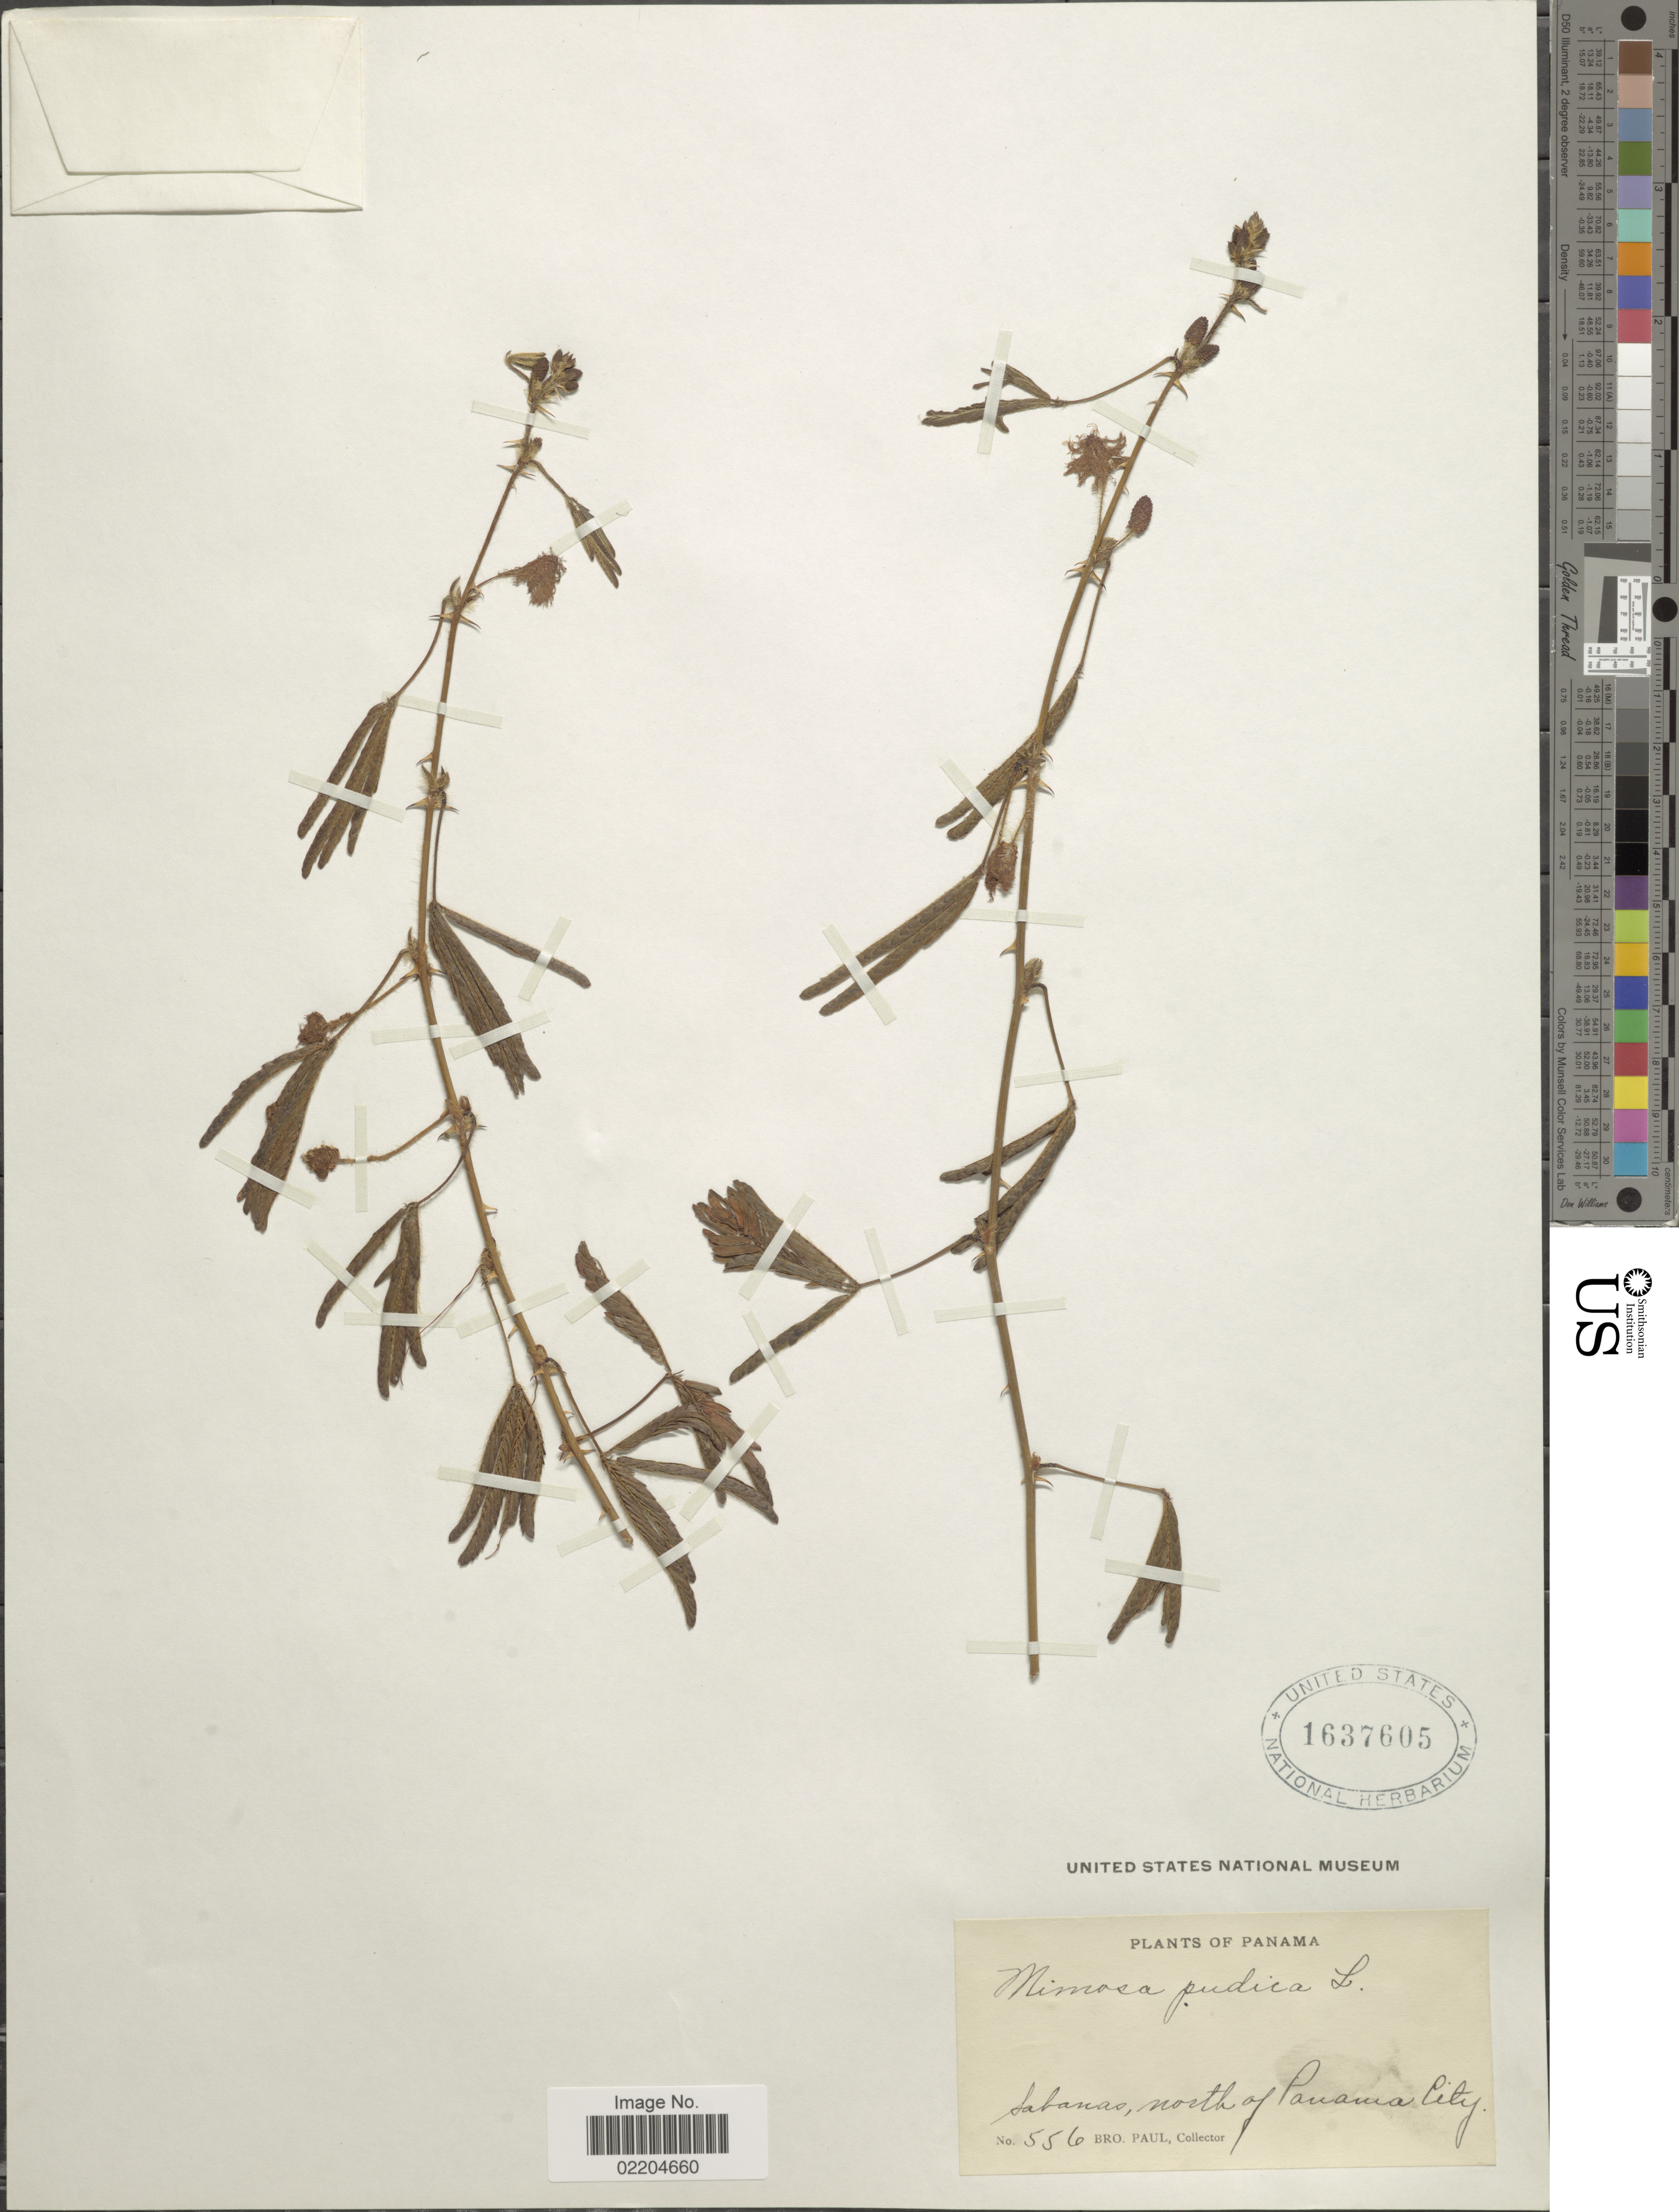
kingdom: Plantae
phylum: Tracheophyta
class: Magnoliopsida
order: Fabales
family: Fabaceae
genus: Mimosa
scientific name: Mimosa pudica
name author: L.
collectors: B. Paul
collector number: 556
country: Panama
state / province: Panamá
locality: Sabanas, north of Panama City.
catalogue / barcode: US 1637605